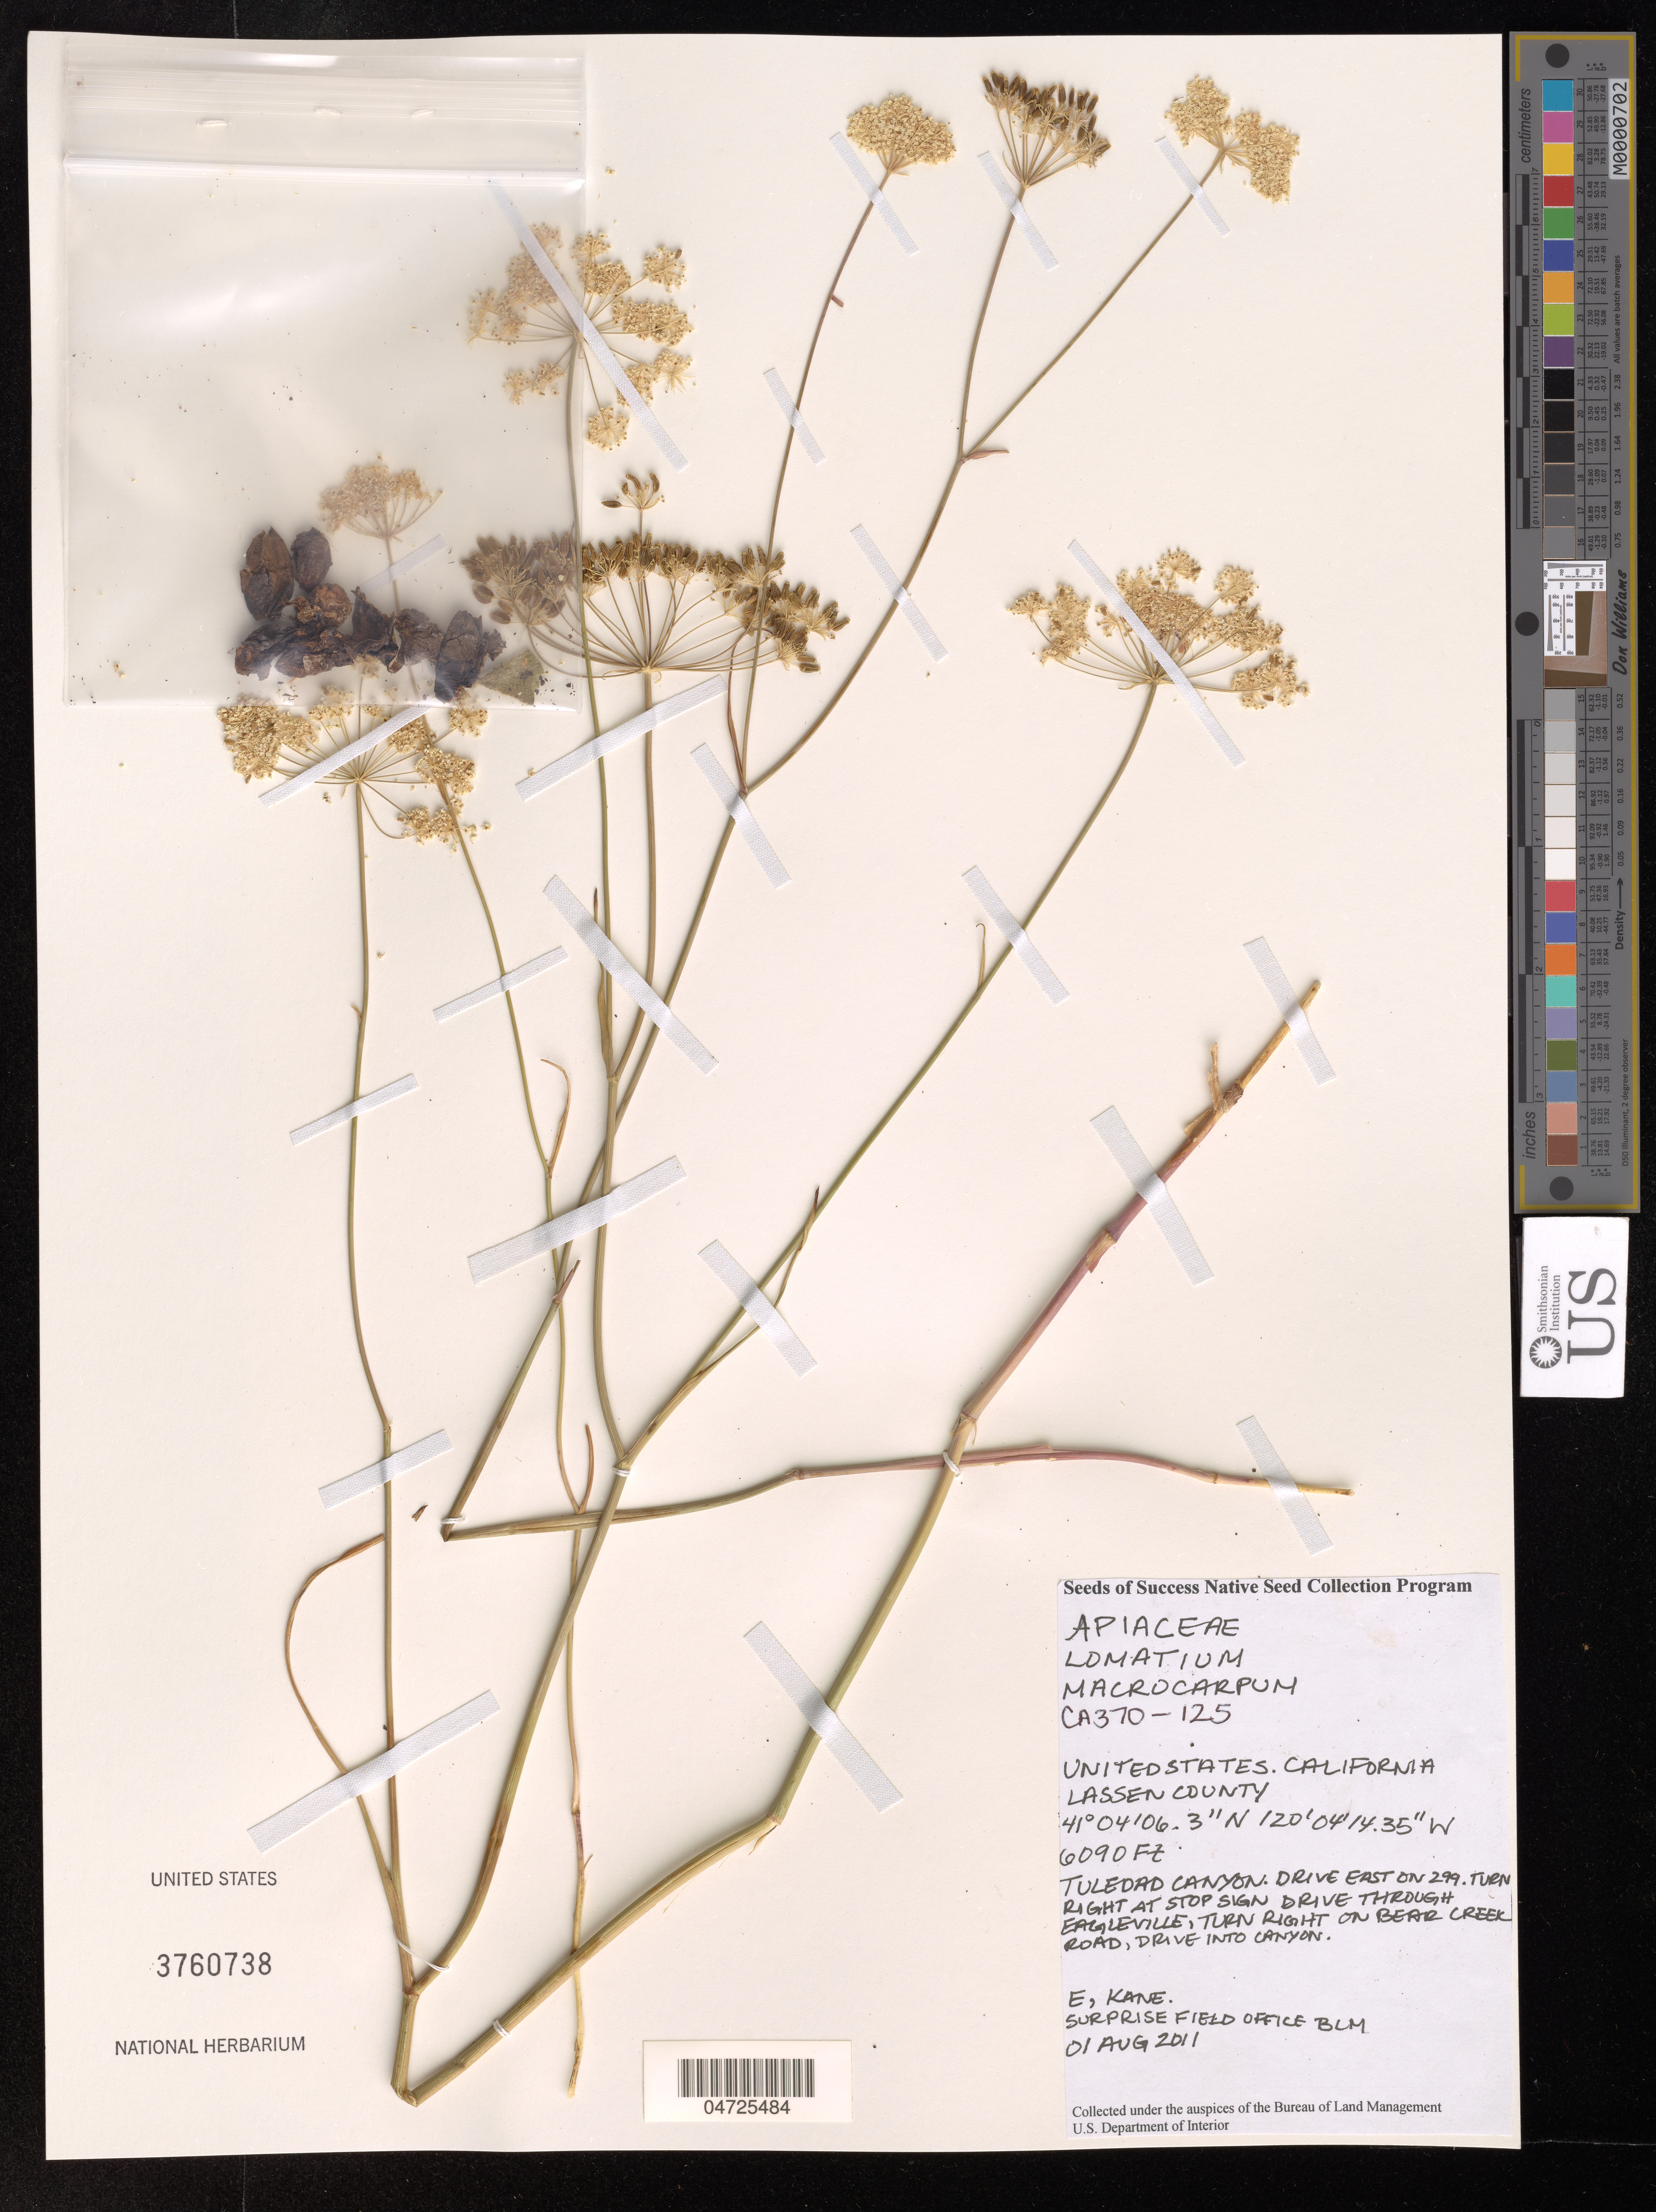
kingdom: Plantae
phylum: Tracheophyta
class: Magnoliopsida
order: Apiales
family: Apiaceae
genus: Lomatium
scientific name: Lomatium macrocarpum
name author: (Hook. et al.) J.M. Coult. & Rose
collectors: E. Kane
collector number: CA370-125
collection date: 2011-08-01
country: United States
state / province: California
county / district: Lassen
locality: Lassen County. Tuledad Canyon. Drive East on 299. Turn right at stop sign drive through Eagleville, turn right on Bear Creek Road, drive into canyon.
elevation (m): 1856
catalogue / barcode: US 3760738